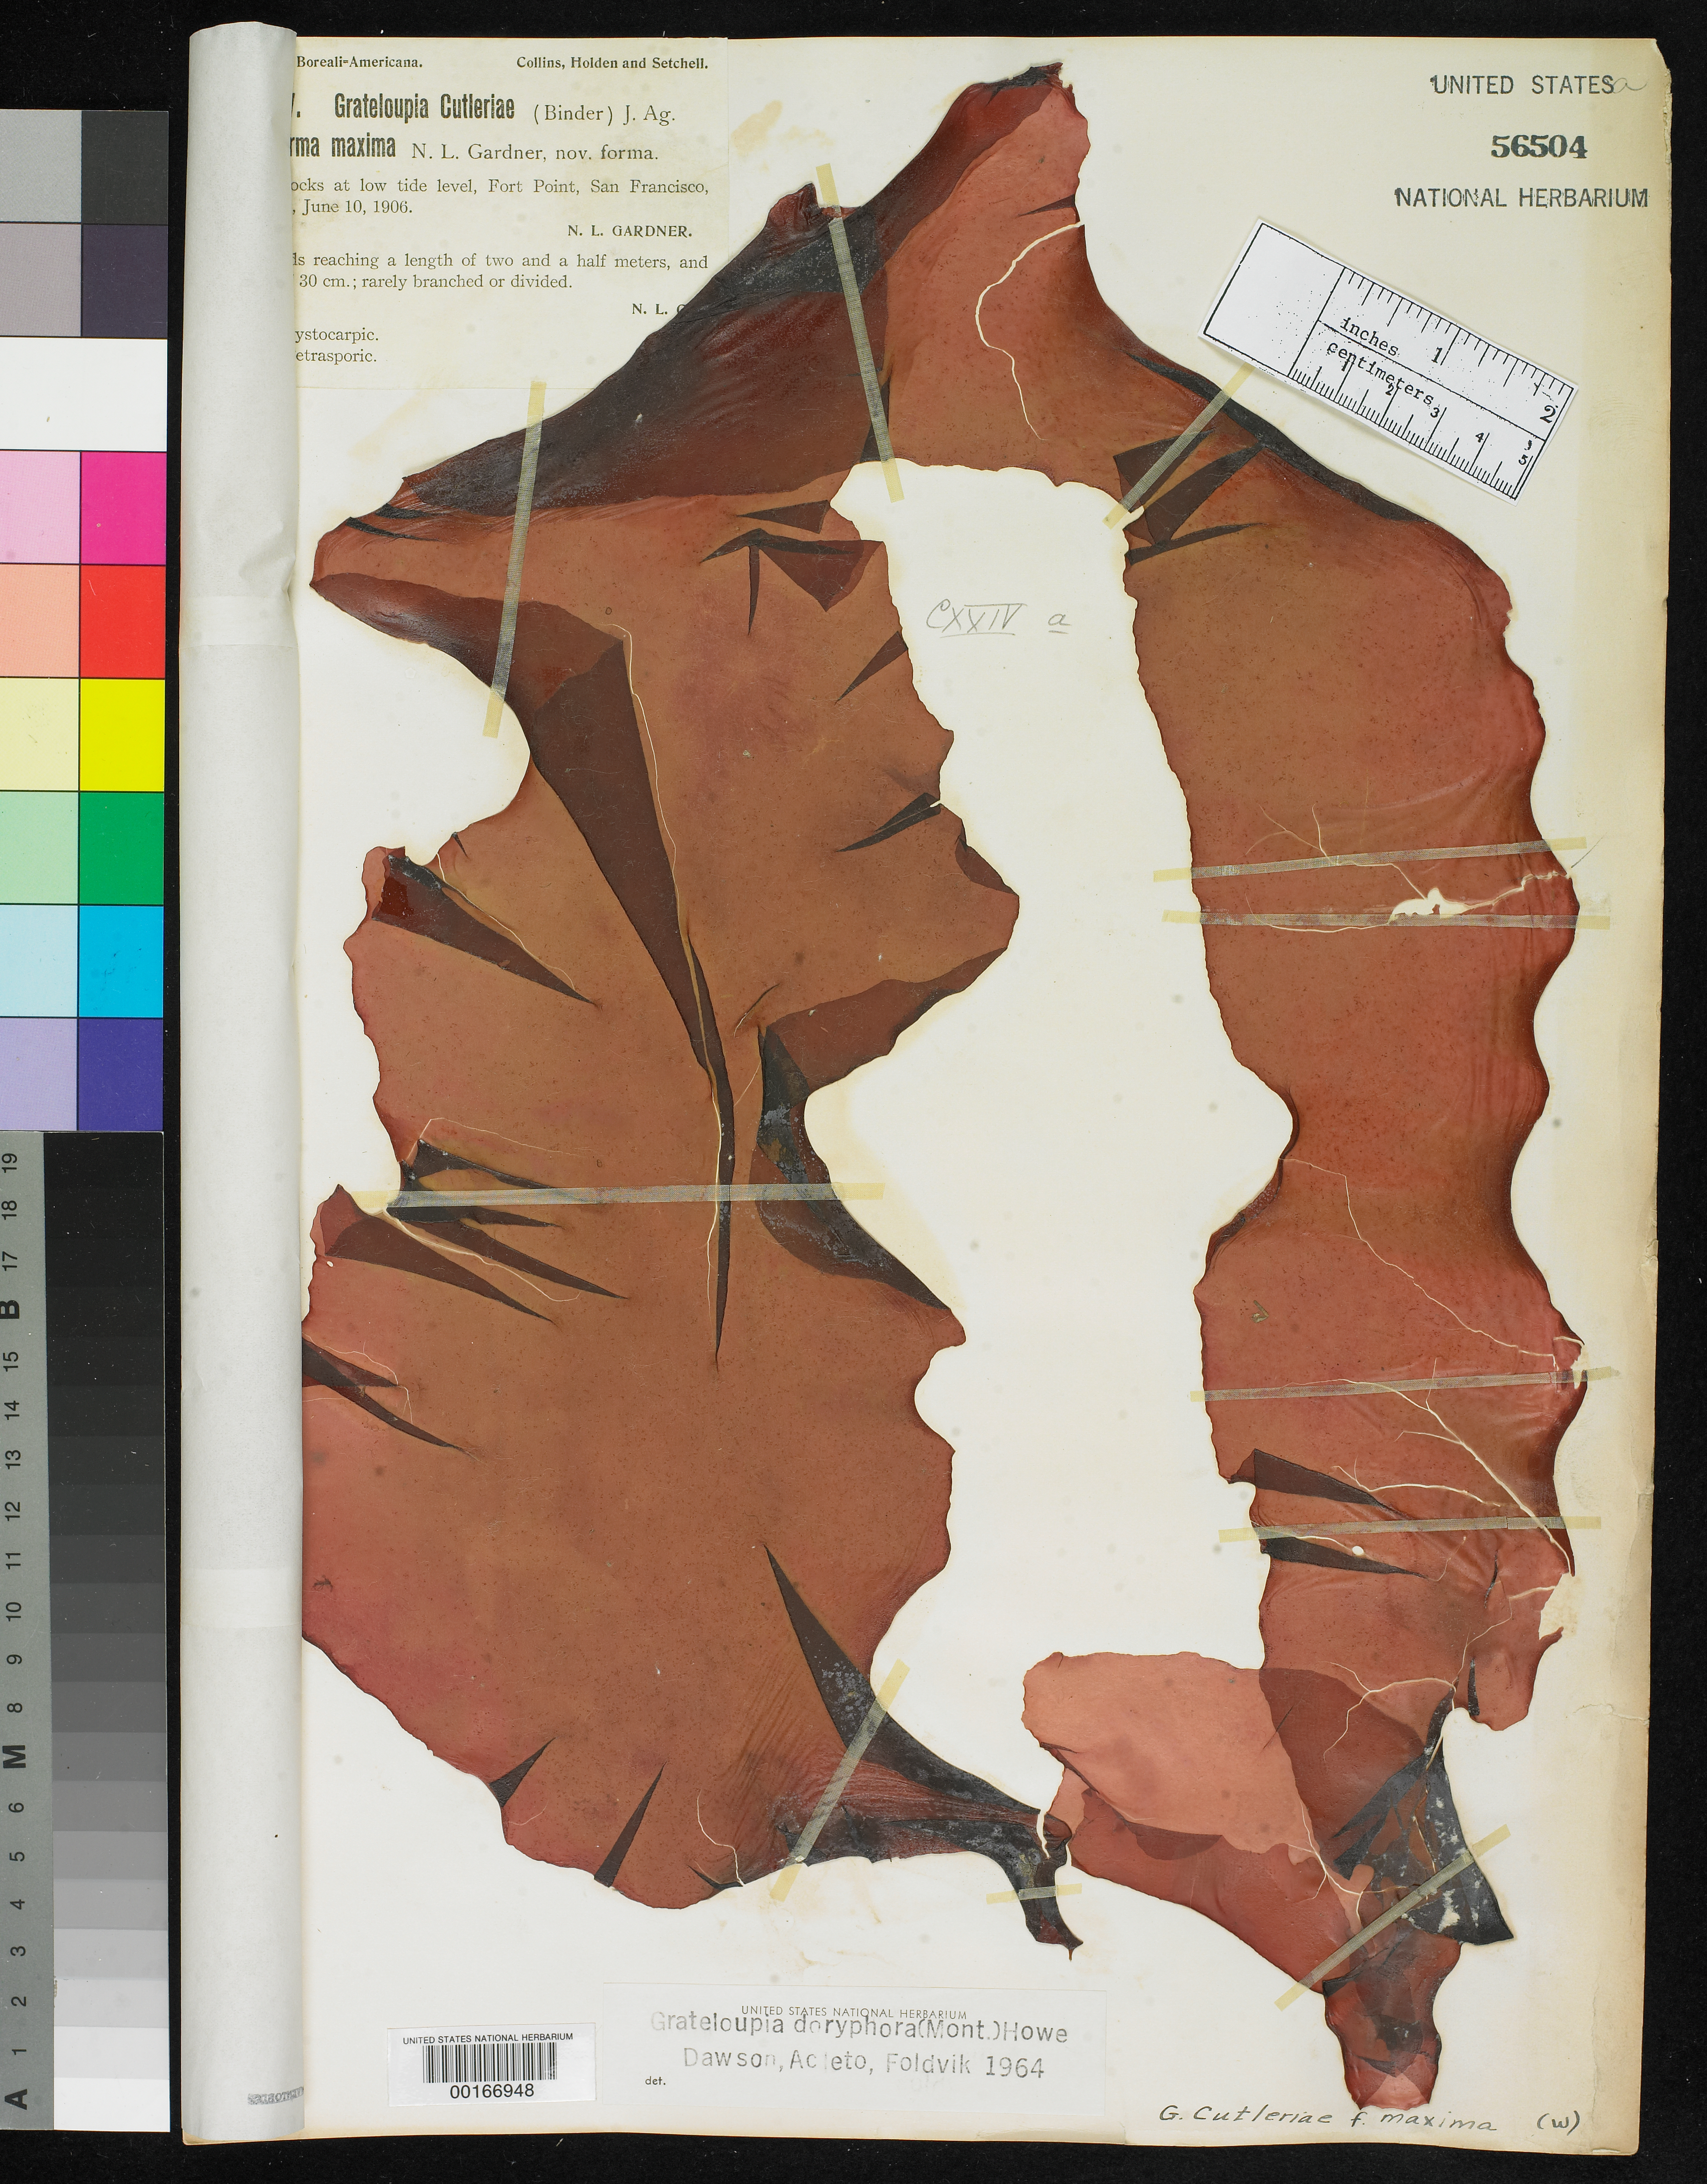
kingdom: Plantae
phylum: Rhodophyta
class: Florideophyceae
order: Halymeniales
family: Halymeniaceae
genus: Grateloupia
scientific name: Grateloupia cutleriae f. maxima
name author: N.L. Gardner in Collins et al.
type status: Isotype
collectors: N. Gardner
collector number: PB-A CXXIVA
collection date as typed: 10 Jun 1906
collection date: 1906-06-10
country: United States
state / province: California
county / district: San Francisco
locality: San Francisco, Fort Point.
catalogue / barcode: US 56504